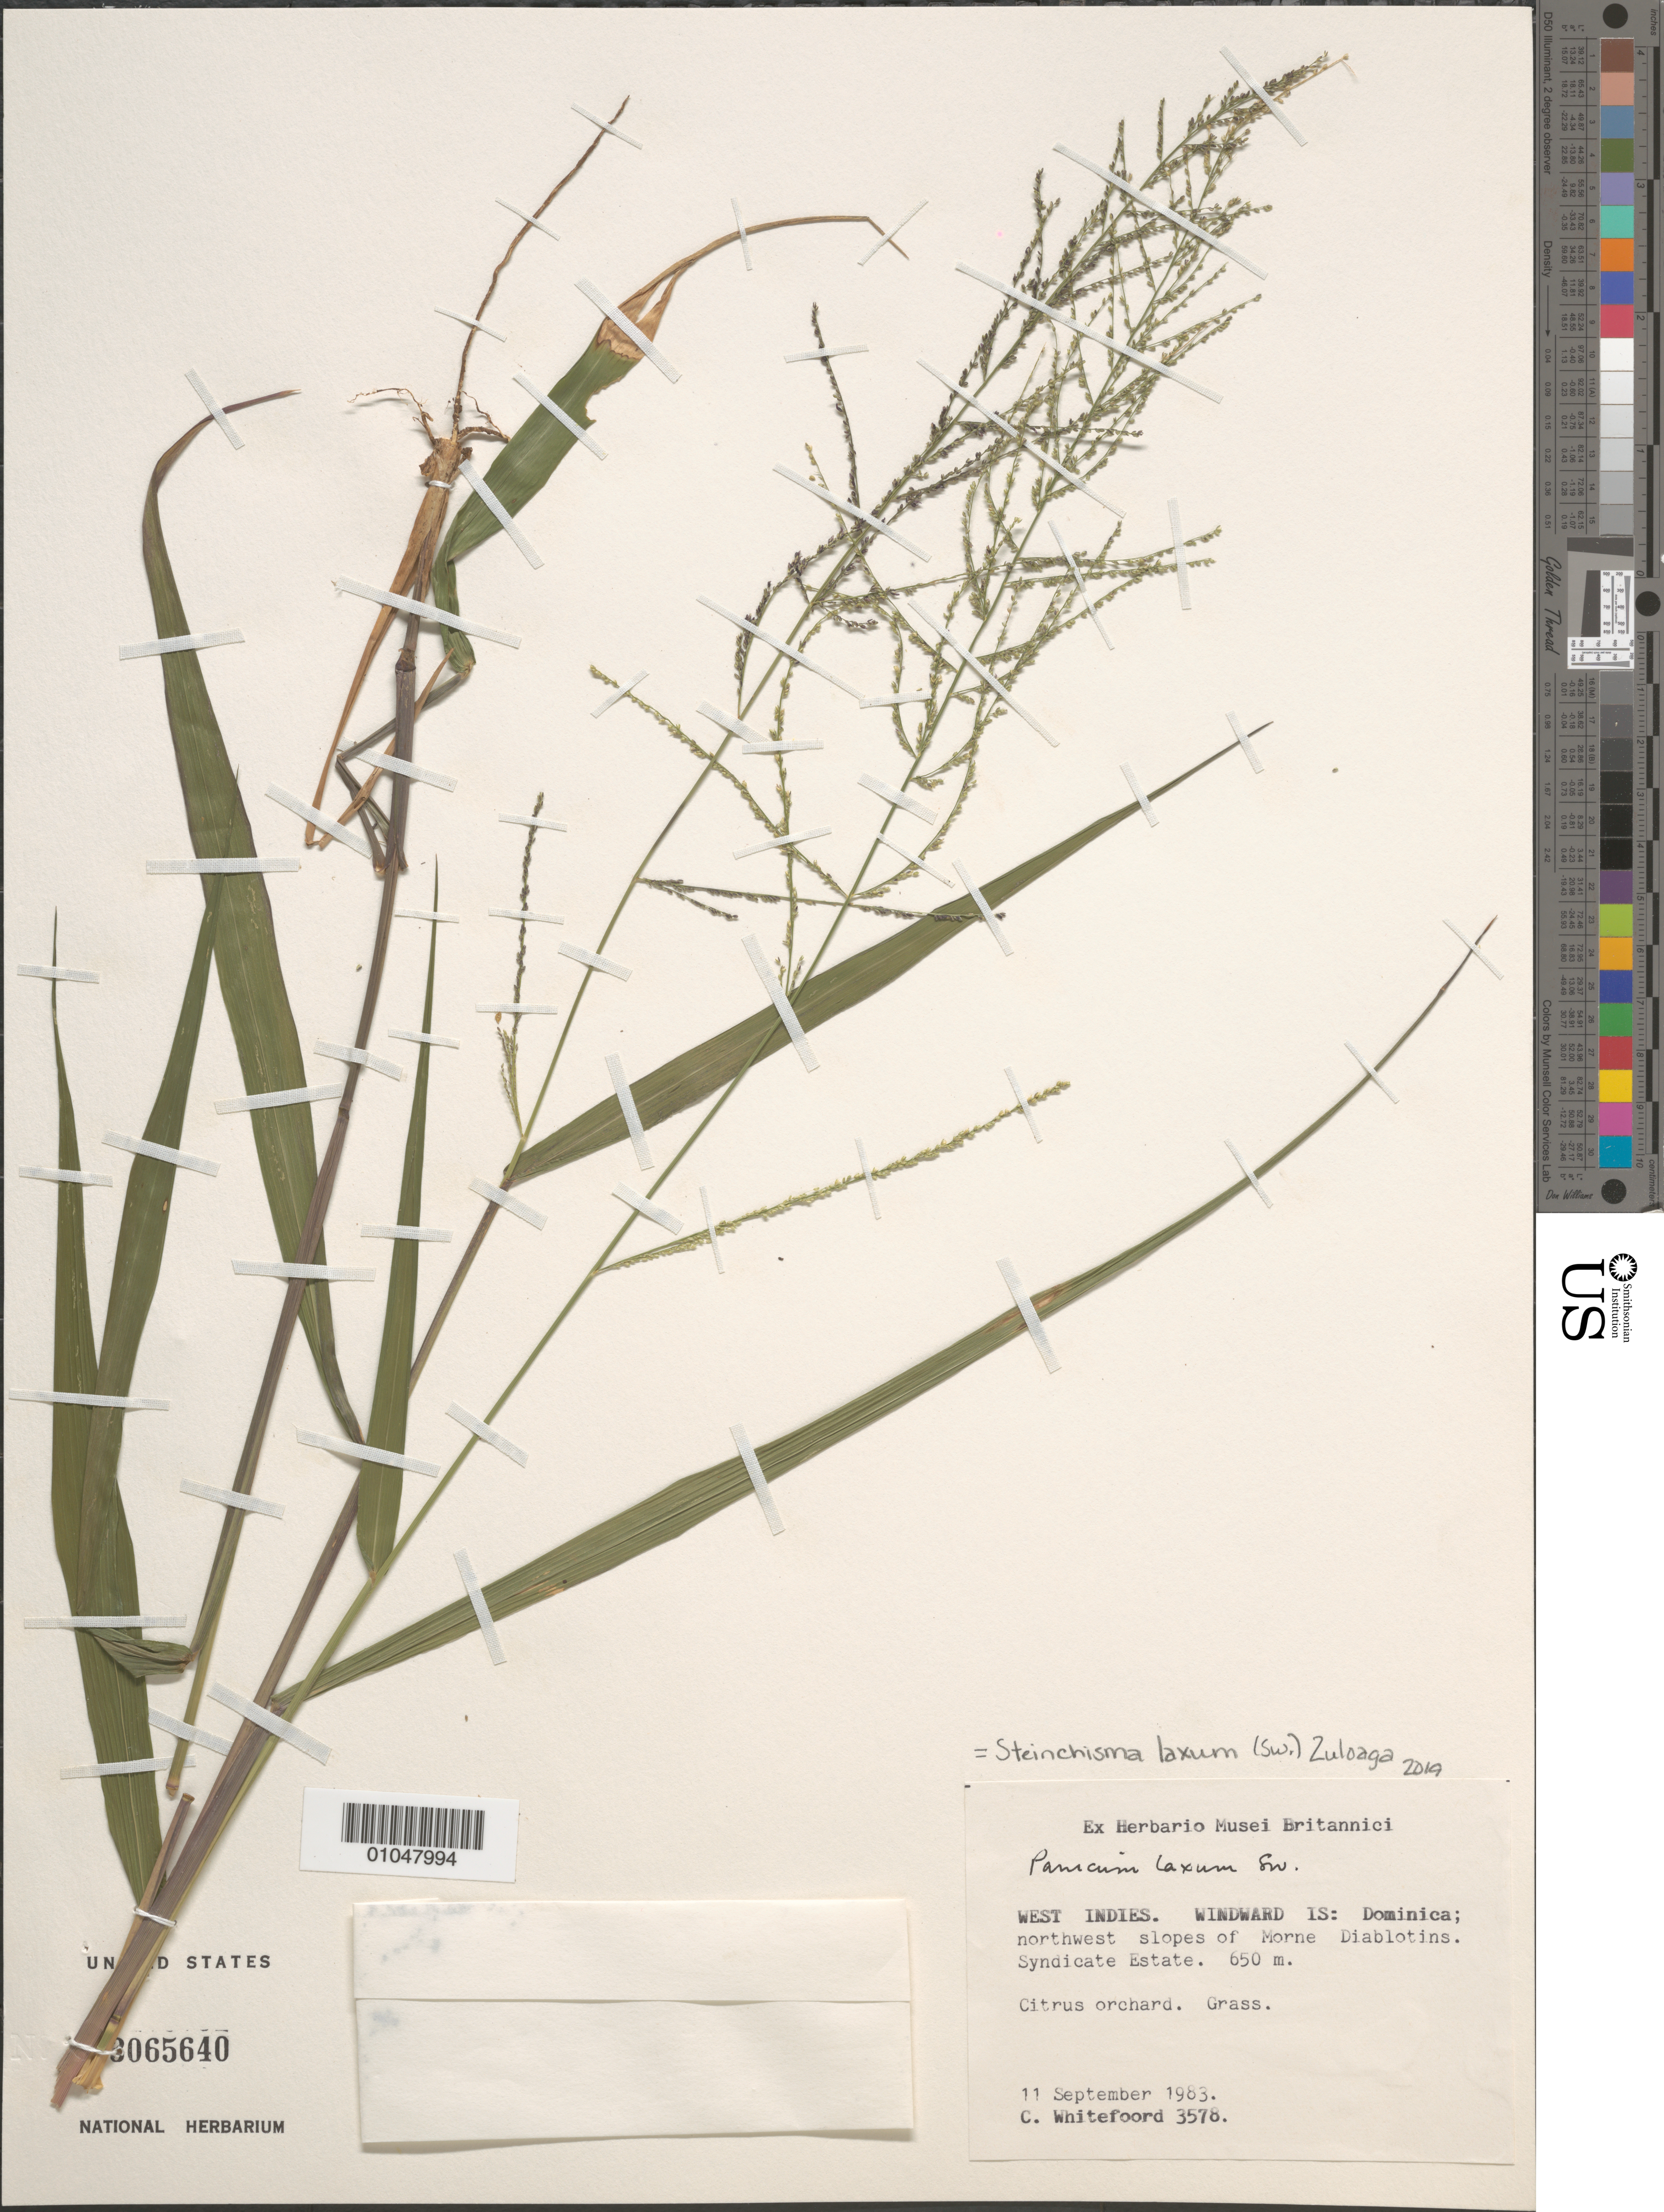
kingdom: Plantae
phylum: Tracheophyta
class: Liliopsida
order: Poales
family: Poaceae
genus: Panicum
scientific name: Panicum laxum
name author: Sw.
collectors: C. Whitefoord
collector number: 3578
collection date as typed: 11 Sep 1983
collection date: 1983-09-11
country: Dominica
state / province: St. Andrew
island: Dominica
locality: NW slopes of Morne Diablotins. Syndicate Estate, Citrus Orchard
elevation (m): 650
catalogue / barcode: US 3065640